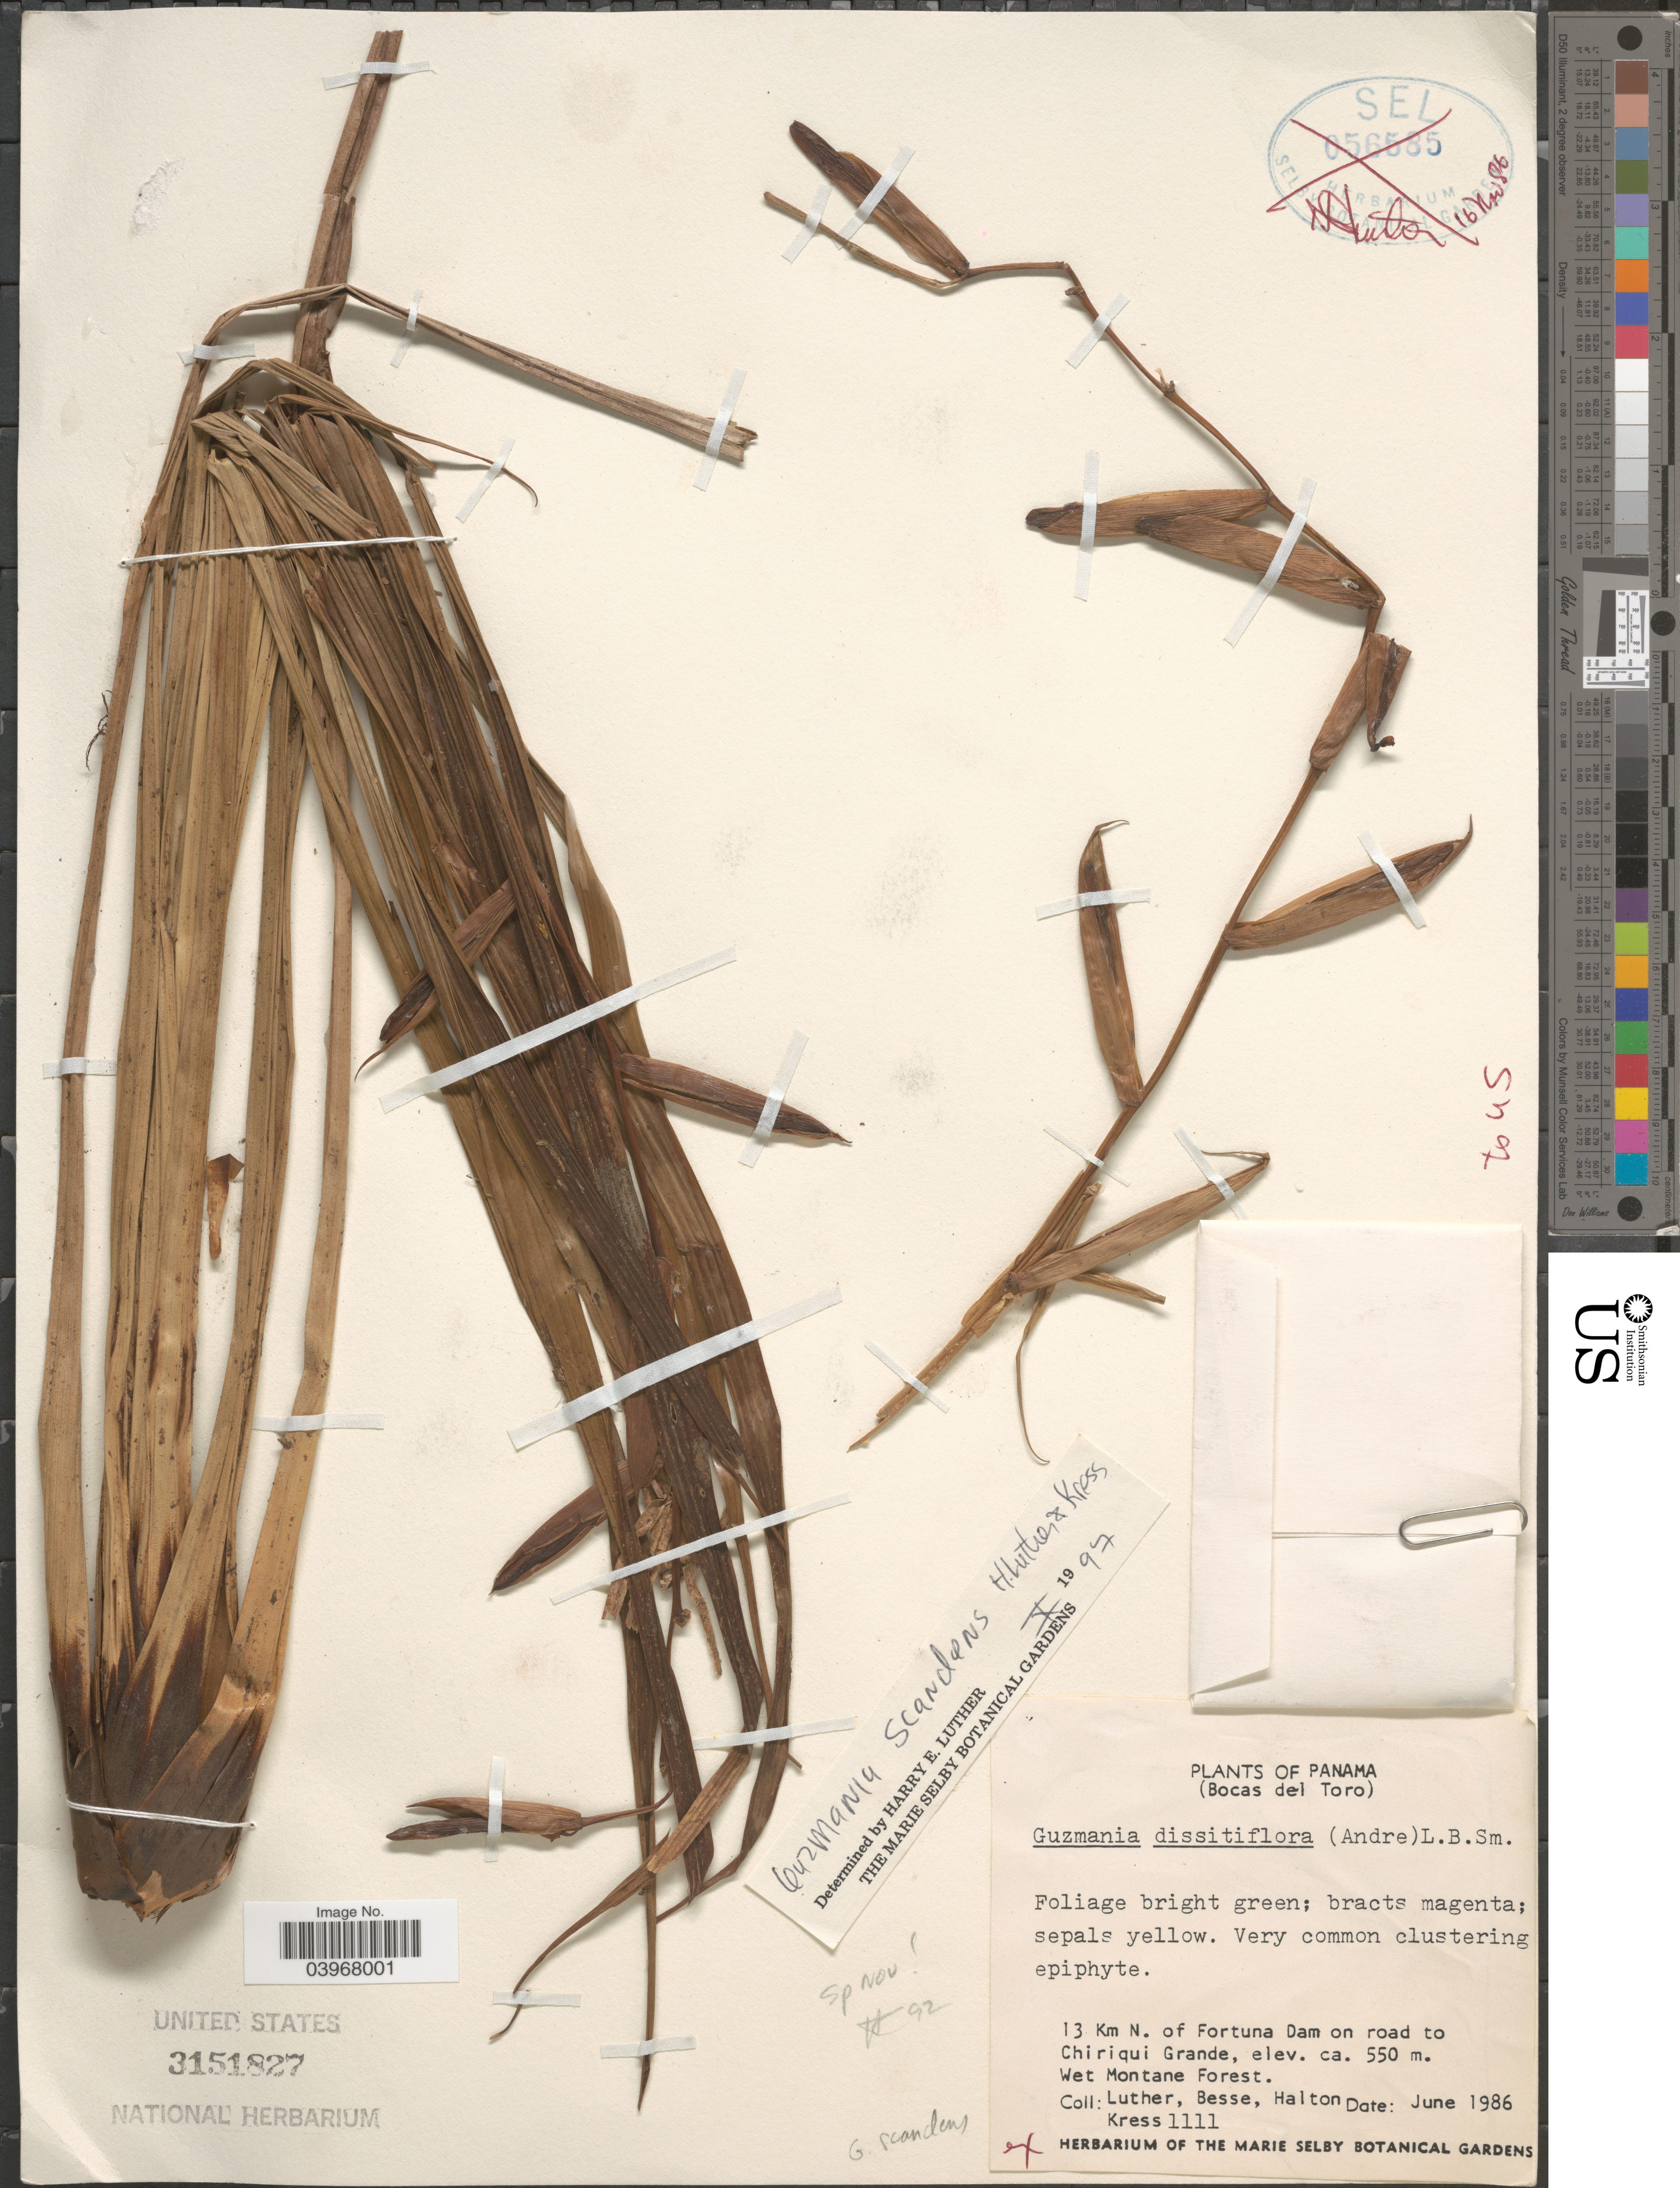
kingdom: Plantae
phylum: Tracheophyta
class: Liliopsida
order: Poales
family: Bromeliaceae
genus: Guzmania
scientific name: Guzmania scandens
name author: H. Luther & W.J. Kress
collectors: -- Luther, -. Besse, -. Halton & -- Kress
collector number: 1111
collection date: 1986-06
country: Panama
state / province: Bocas del Toro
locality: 13 Km N. of Fortuna Dam on road to Chiriqui Grande. Wet Montane Forest.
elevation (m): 550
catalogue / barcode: US 3151827